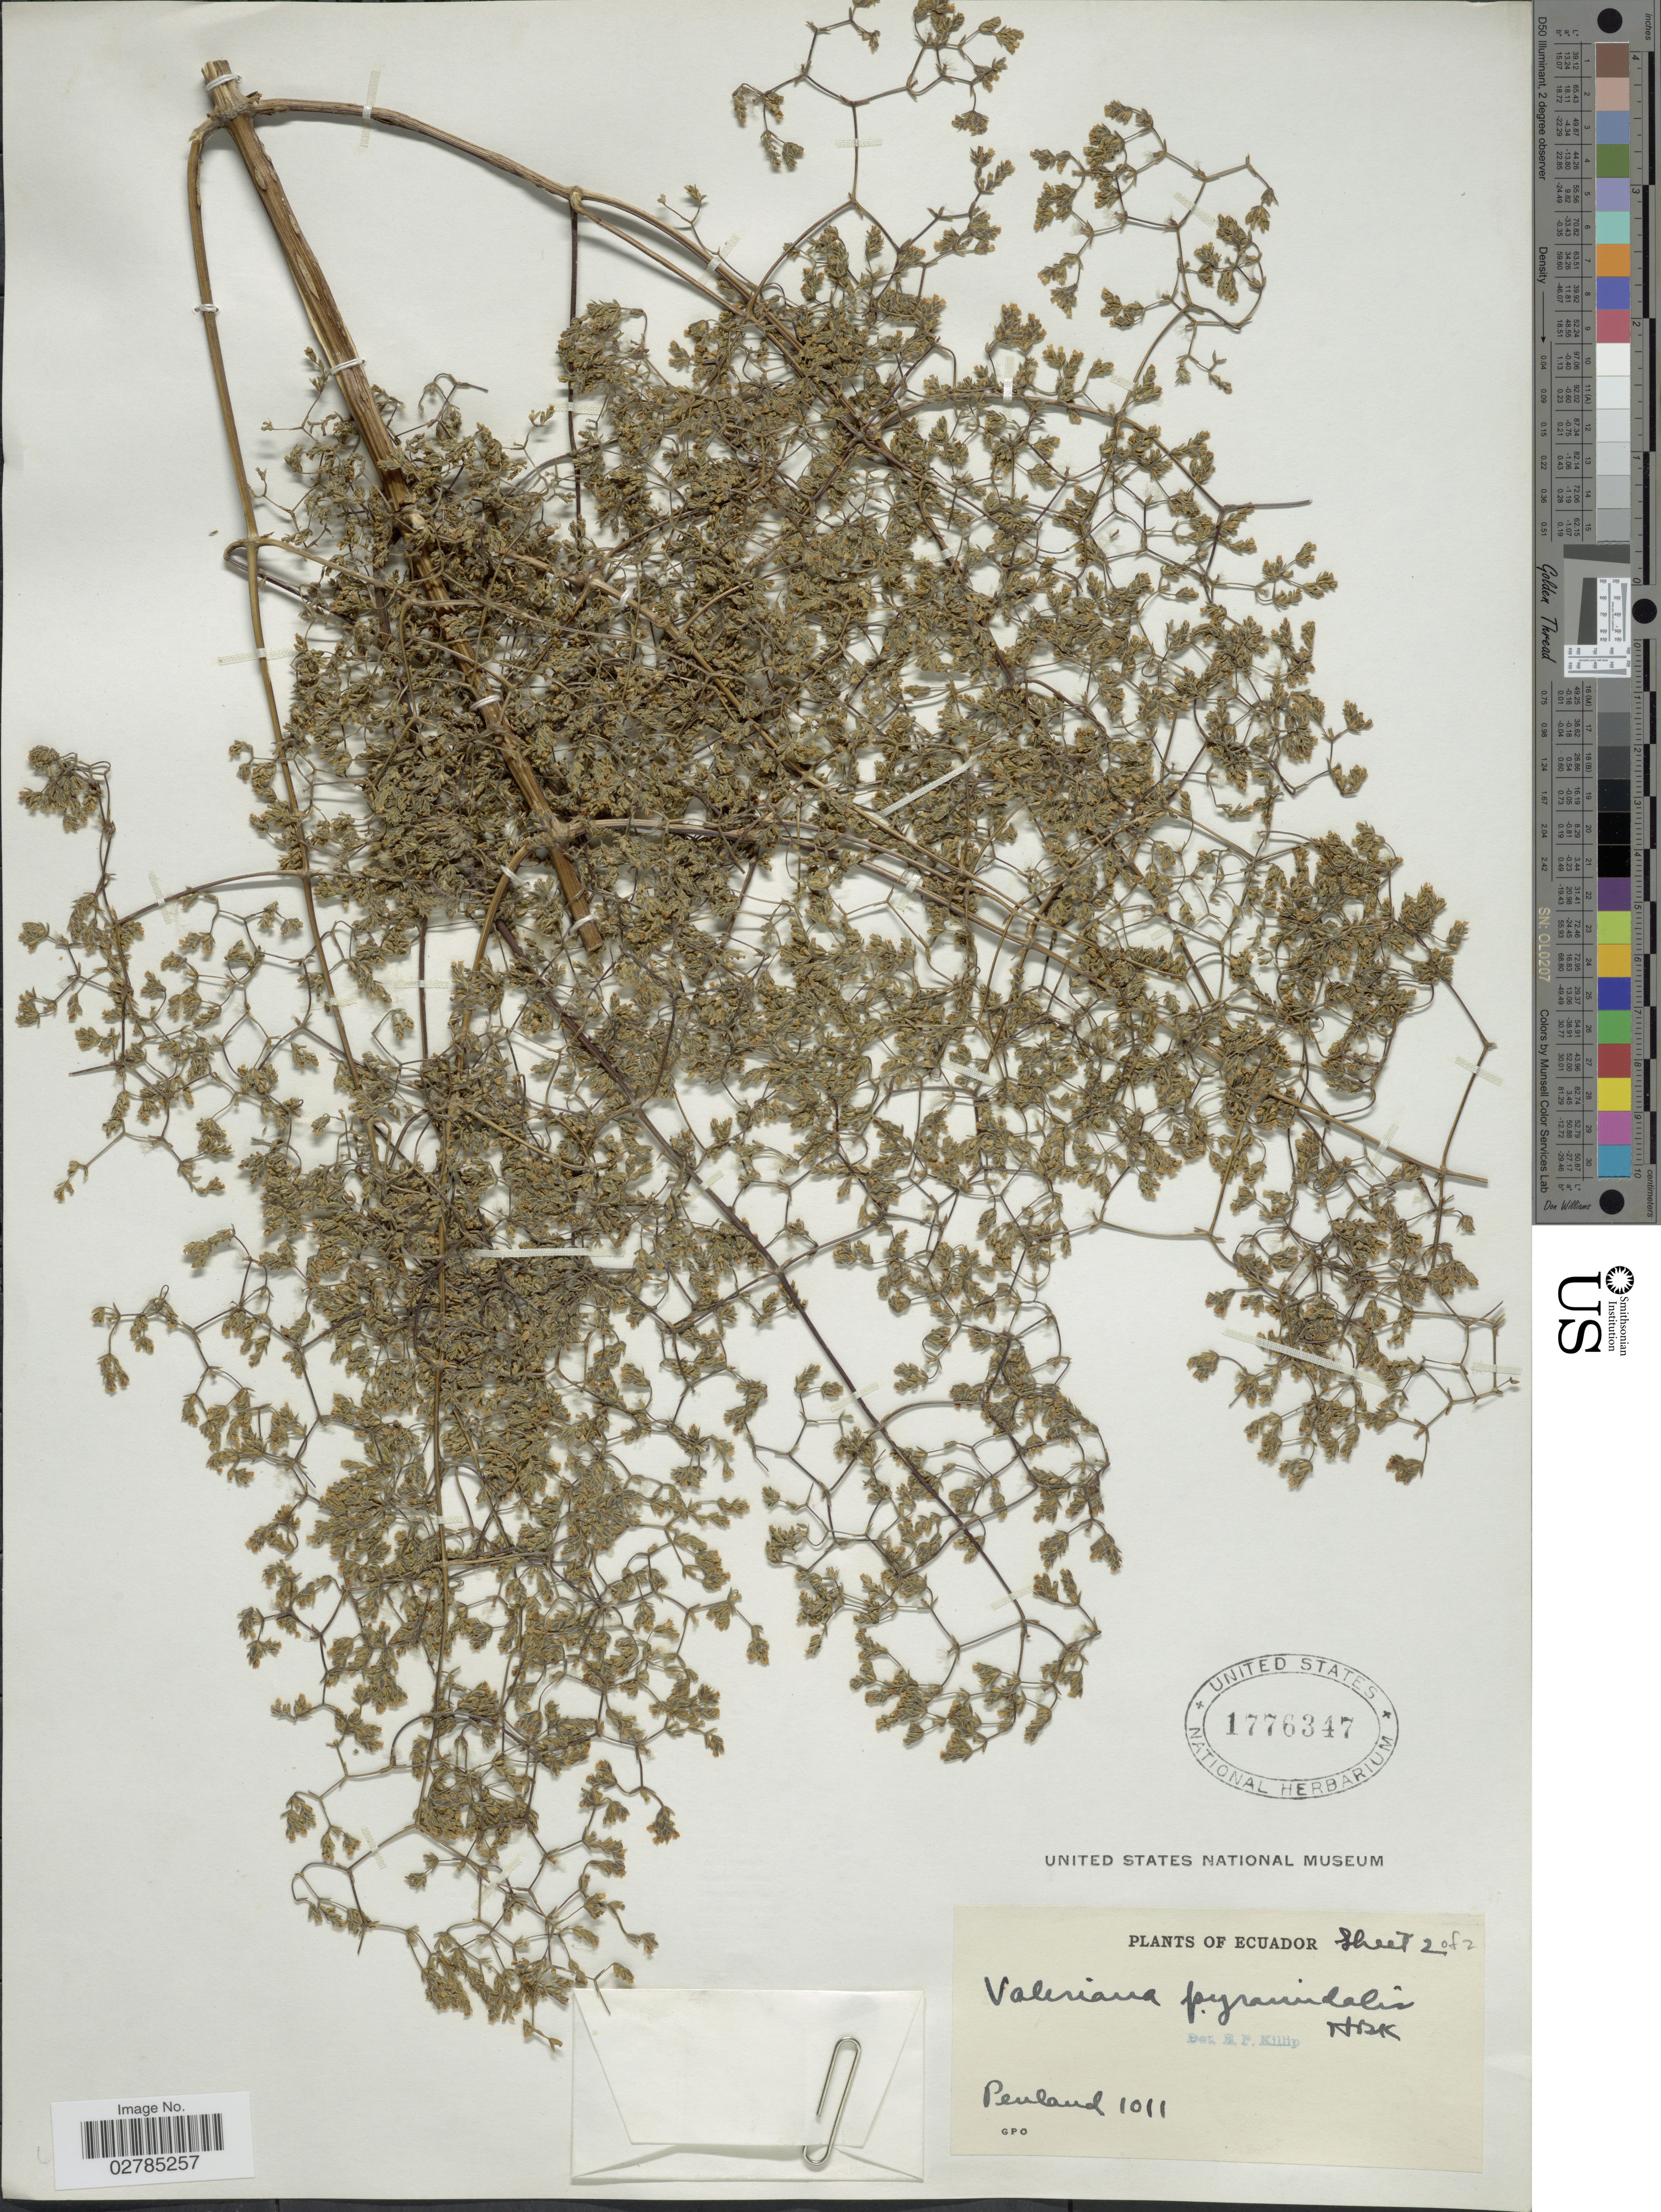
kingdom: Plantae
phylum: Tracheophyta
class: Magnoliopsida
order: Dipsacales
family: Caprifoliaceae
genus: Valeriana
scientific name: Valeriana pyramidalis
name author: Kunth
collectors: Penland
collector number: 1011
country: Ecuador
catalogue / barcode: US 1776347